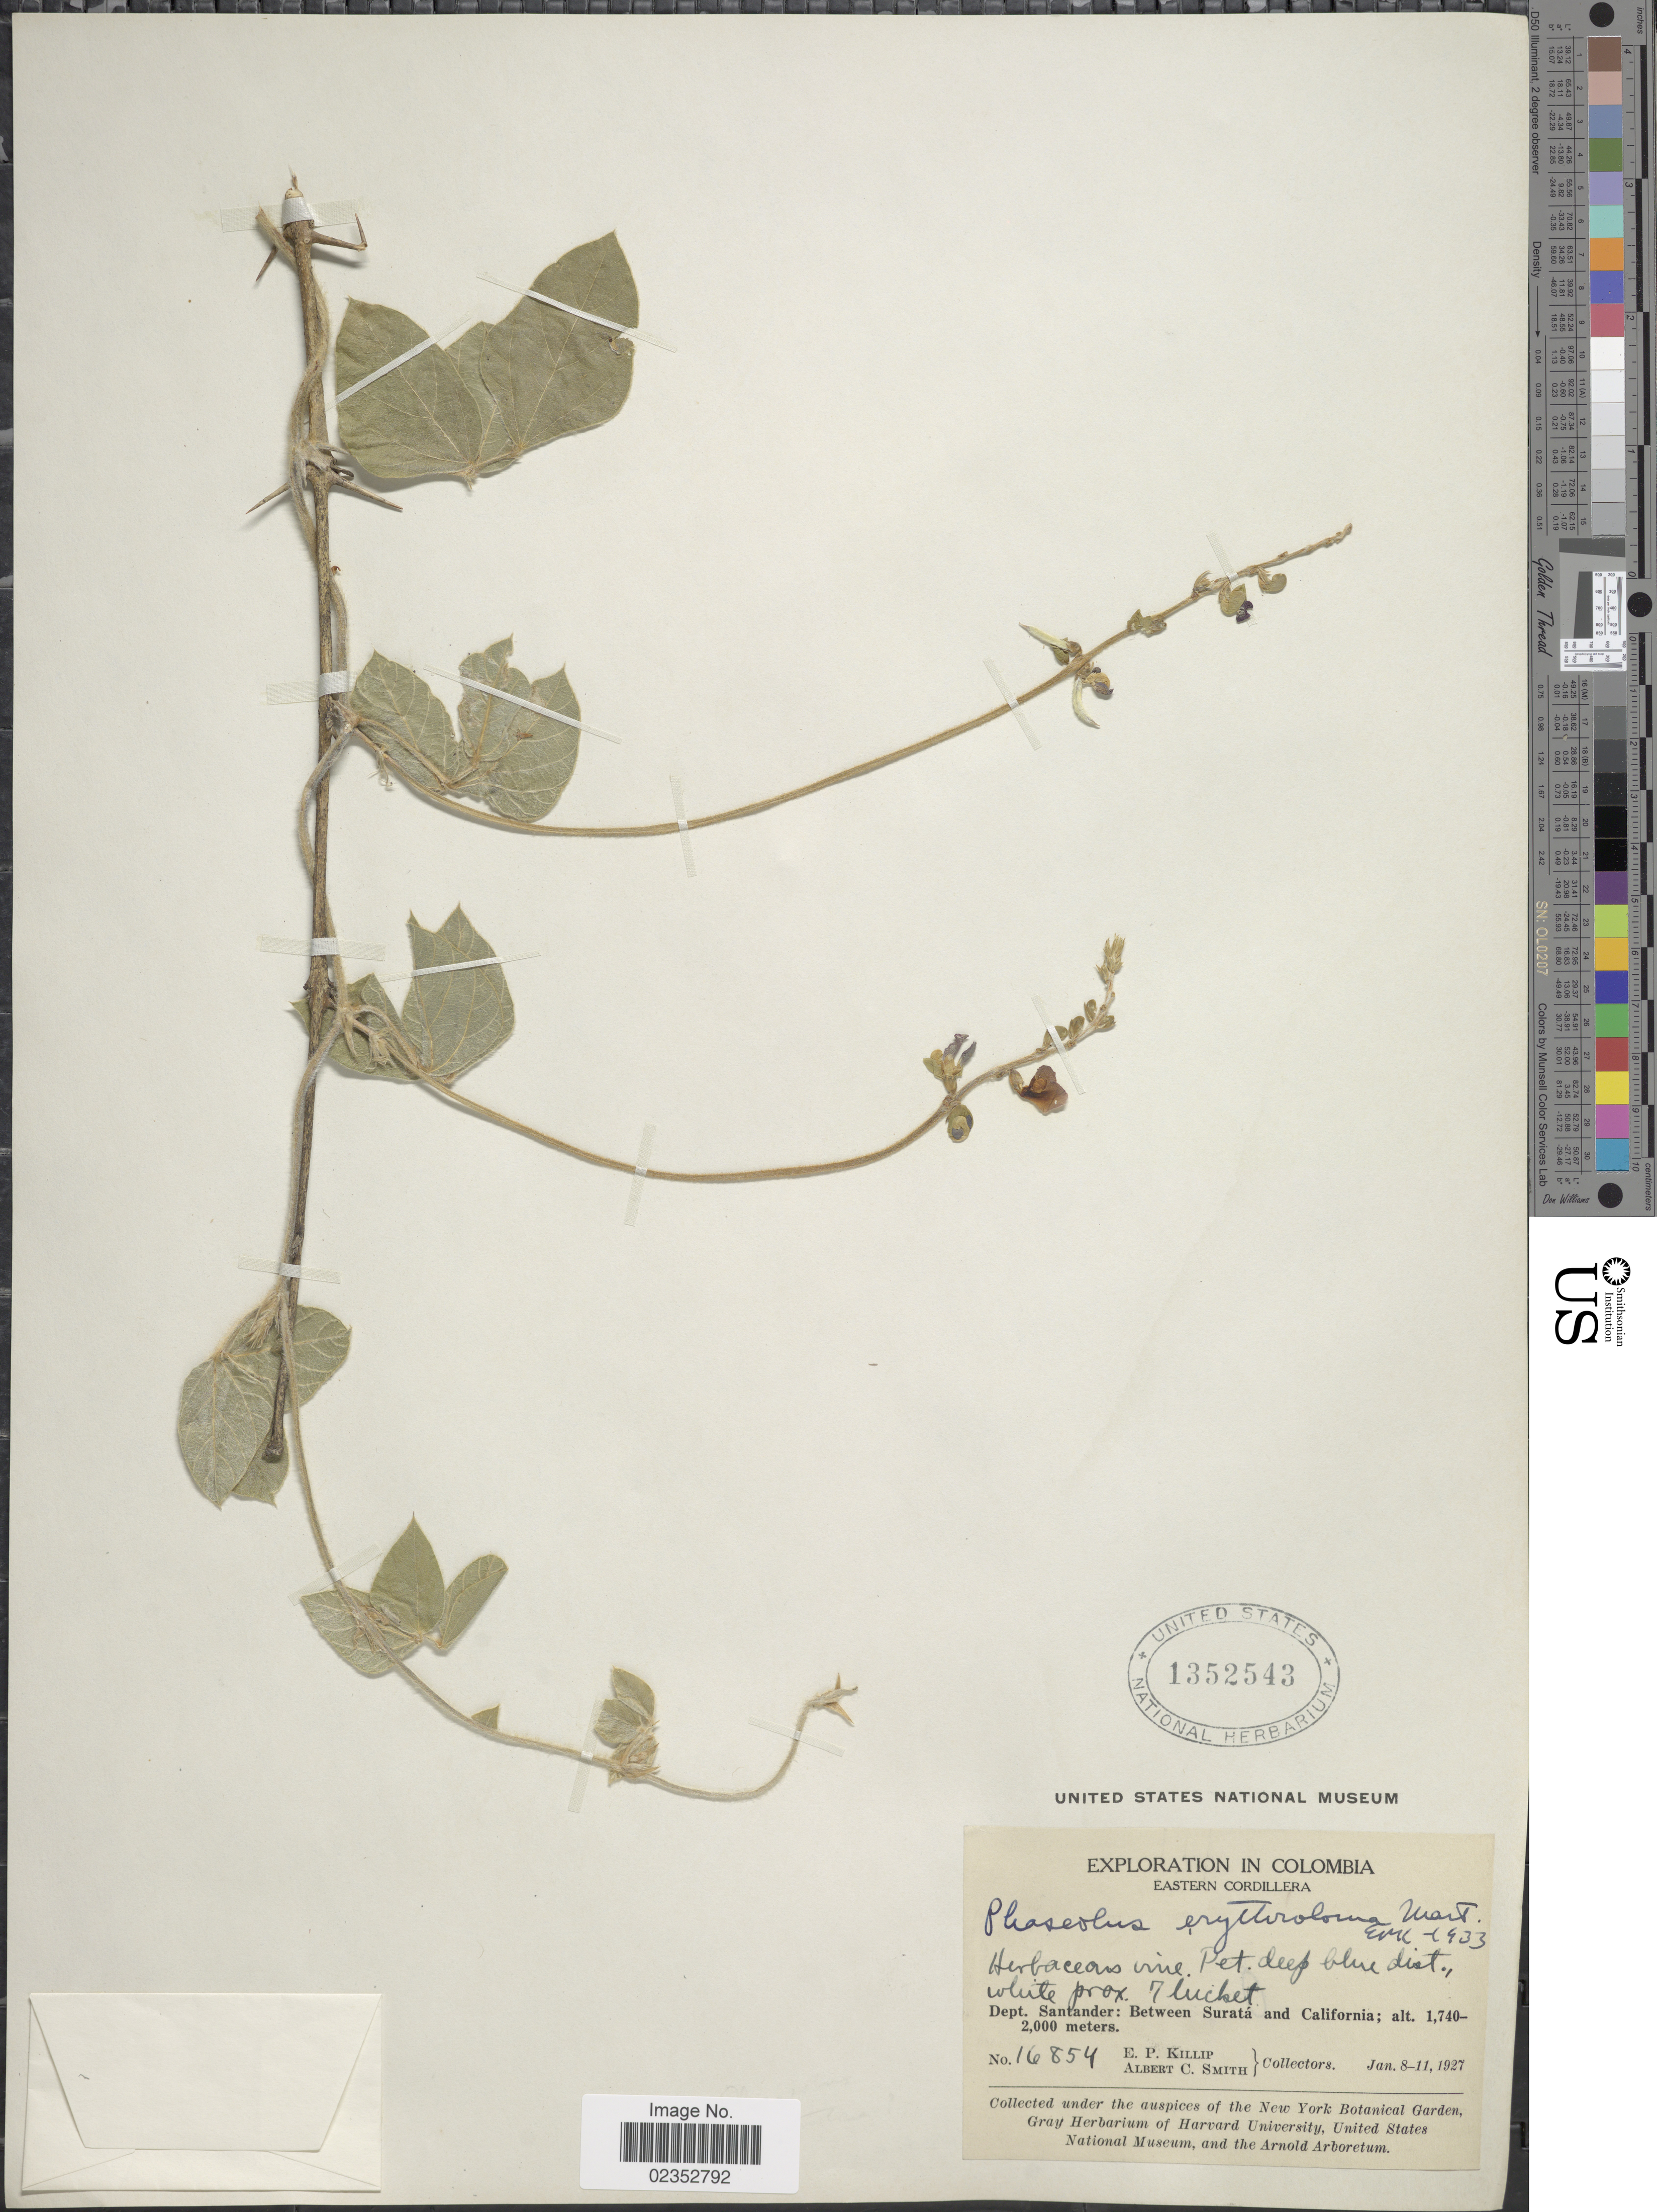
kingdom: Plantae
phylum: Tracheophyta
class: Magnoliopsida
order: Fabales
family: Fabaceae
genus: Macroptilium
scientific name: Macroptilium erythroloma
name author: (Mart. ex Benth.) Urb.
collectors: E. P. Killip & A. C. Smith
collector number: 16854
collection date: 1927-01-08/1927-01-11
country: Colombia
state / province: Santander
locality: Eastern Cordillera, Dept. Santander: Between Suratá and California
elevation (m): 1740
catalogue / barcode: US 1352543